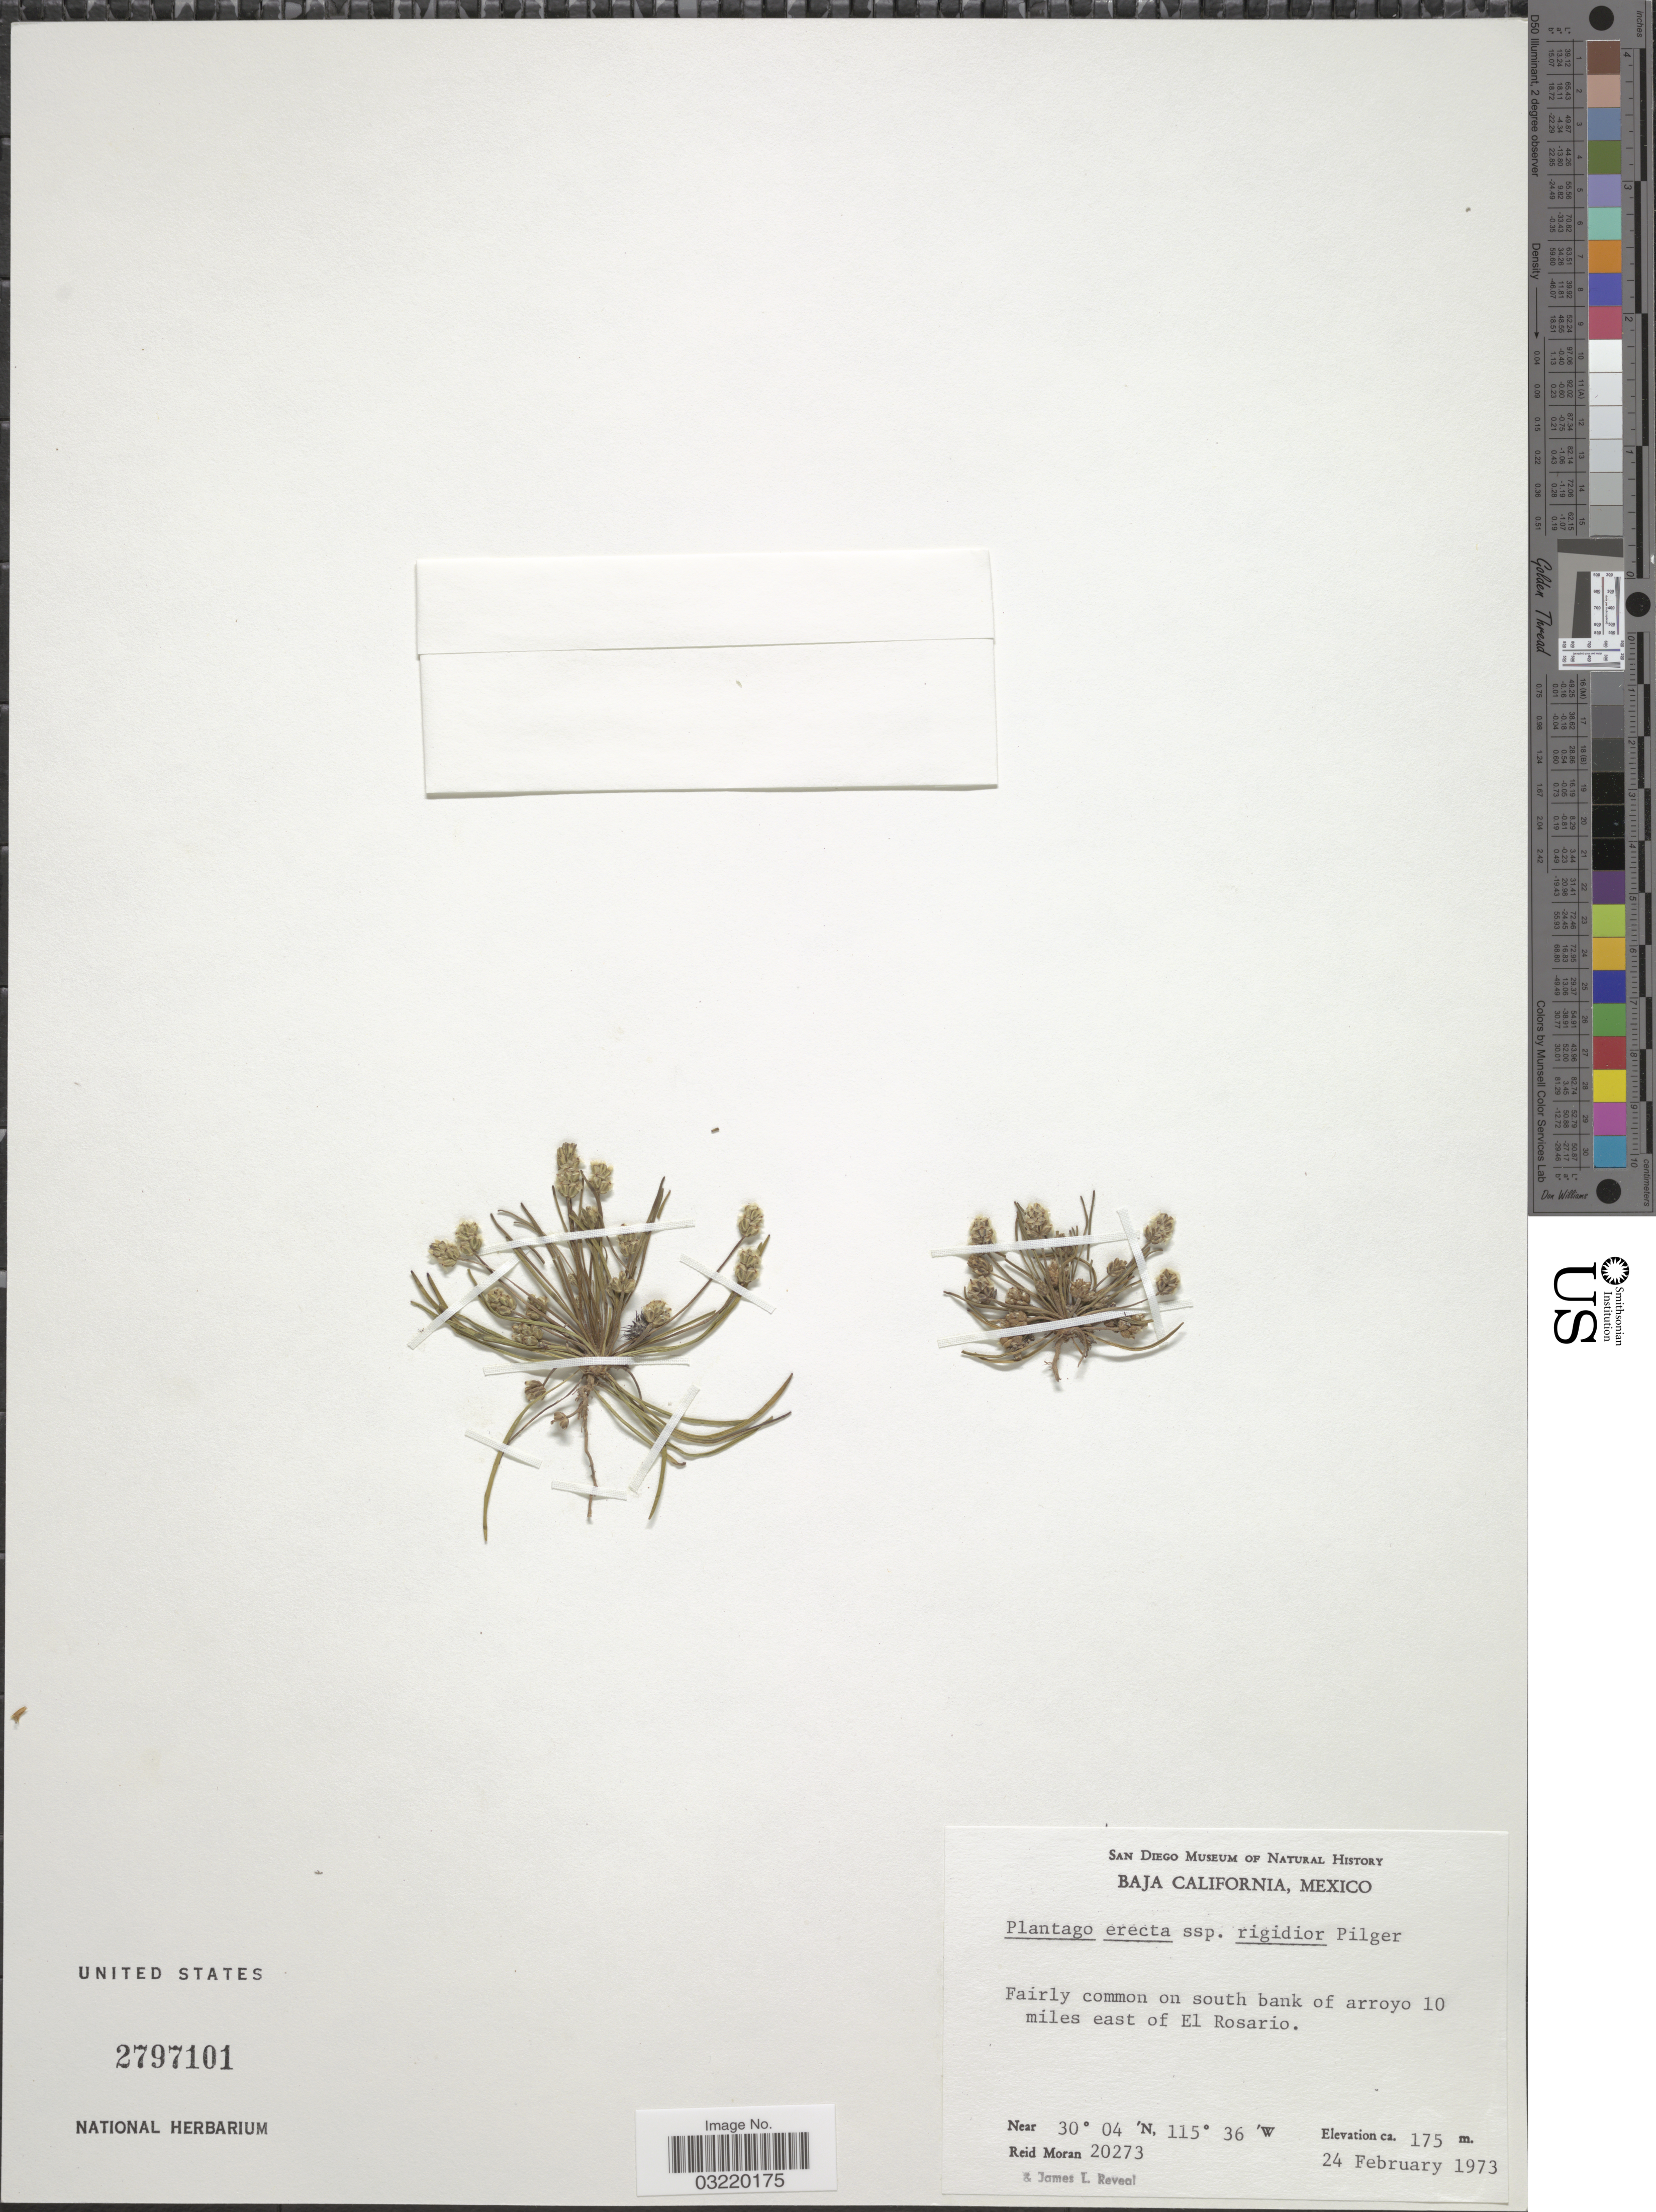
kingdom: Plantae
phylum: Tracheophyta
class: Magnoliopsida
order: Lamiales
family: Plantaginaceae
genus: Plantago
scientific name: Plantago erecta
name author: Morris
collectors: R. V. Moran & J. L. Reveal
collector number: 20273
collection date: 1973-02-24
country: Mexico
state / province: Baja California Norte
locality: Fairly common on south bank of arroyo 10 miles east of El Rosario.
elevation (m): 175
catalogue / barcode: US 2797101